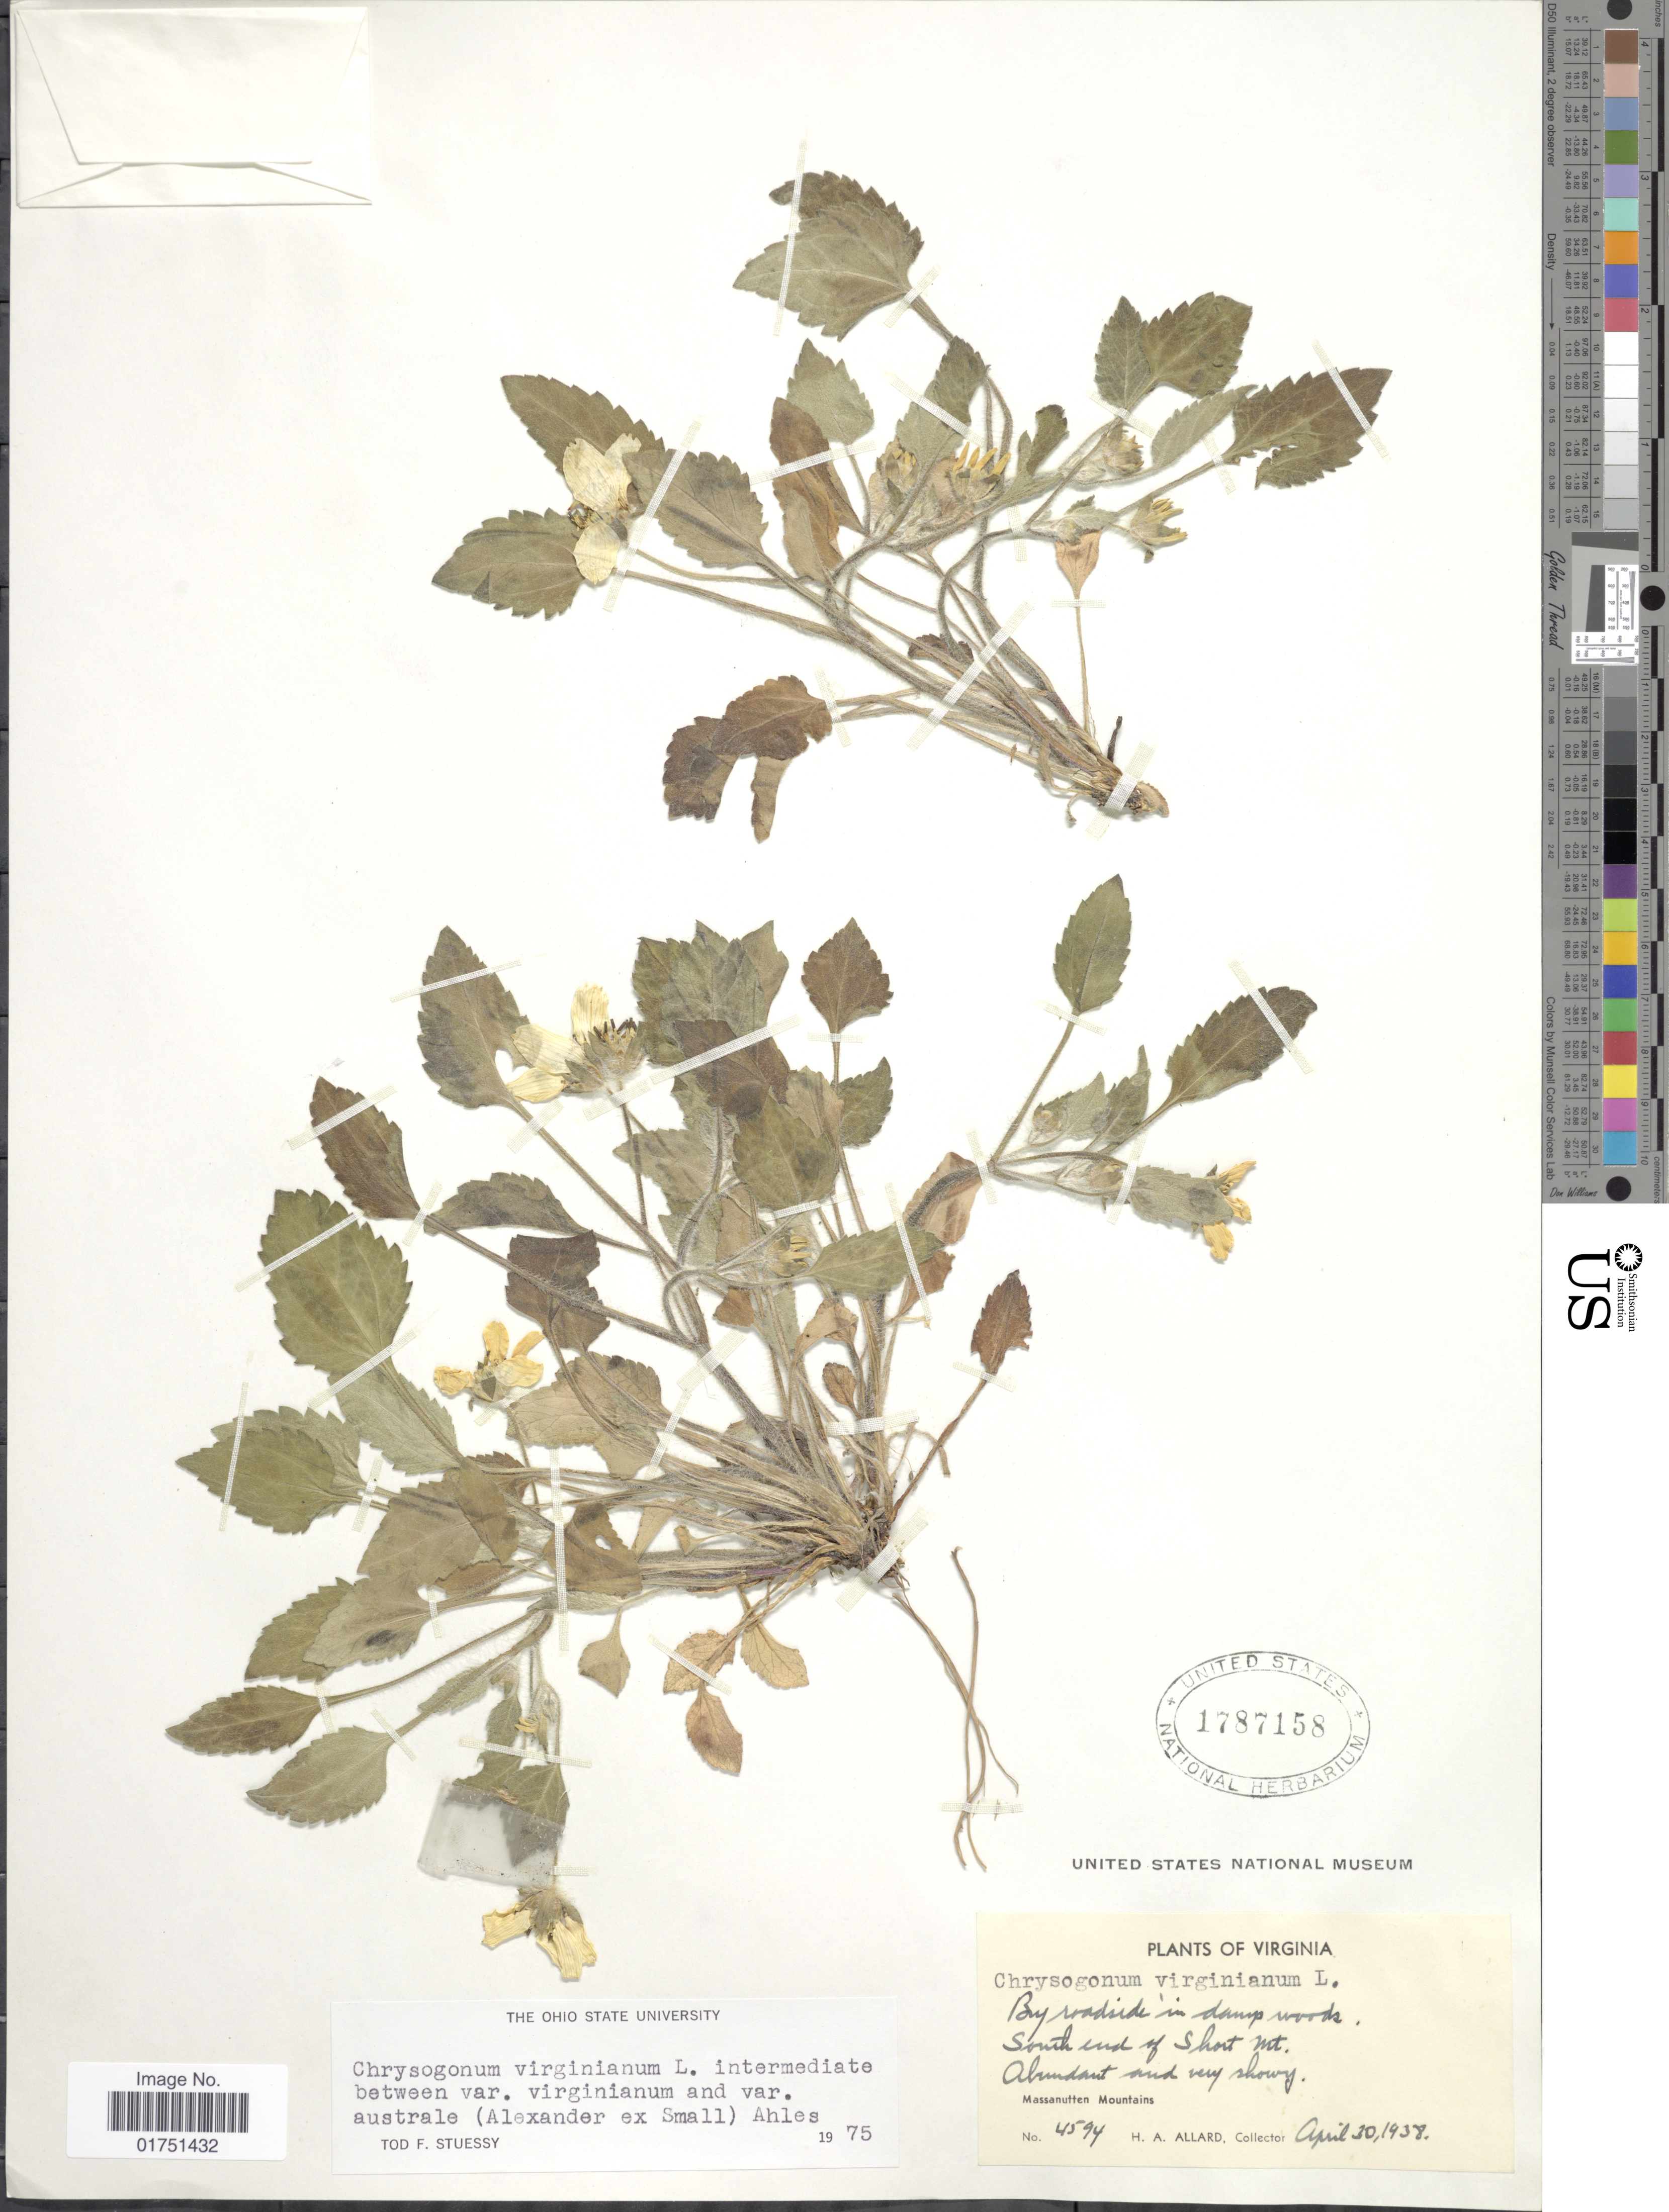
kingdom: Plantae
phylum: Tracheophyta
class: Magnoliopsida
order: Asterales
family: Asteraceae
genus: Chrysogonum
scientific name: Chrysogonum virginianum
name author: L.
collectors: H. A. Allard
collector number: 4594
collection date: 1938-04-30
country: United States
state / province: Virginia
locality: By roadside in damp woods. South end of Short Mt. Abundant and very showy. Massanutten Mountains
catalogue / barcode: US 1787158